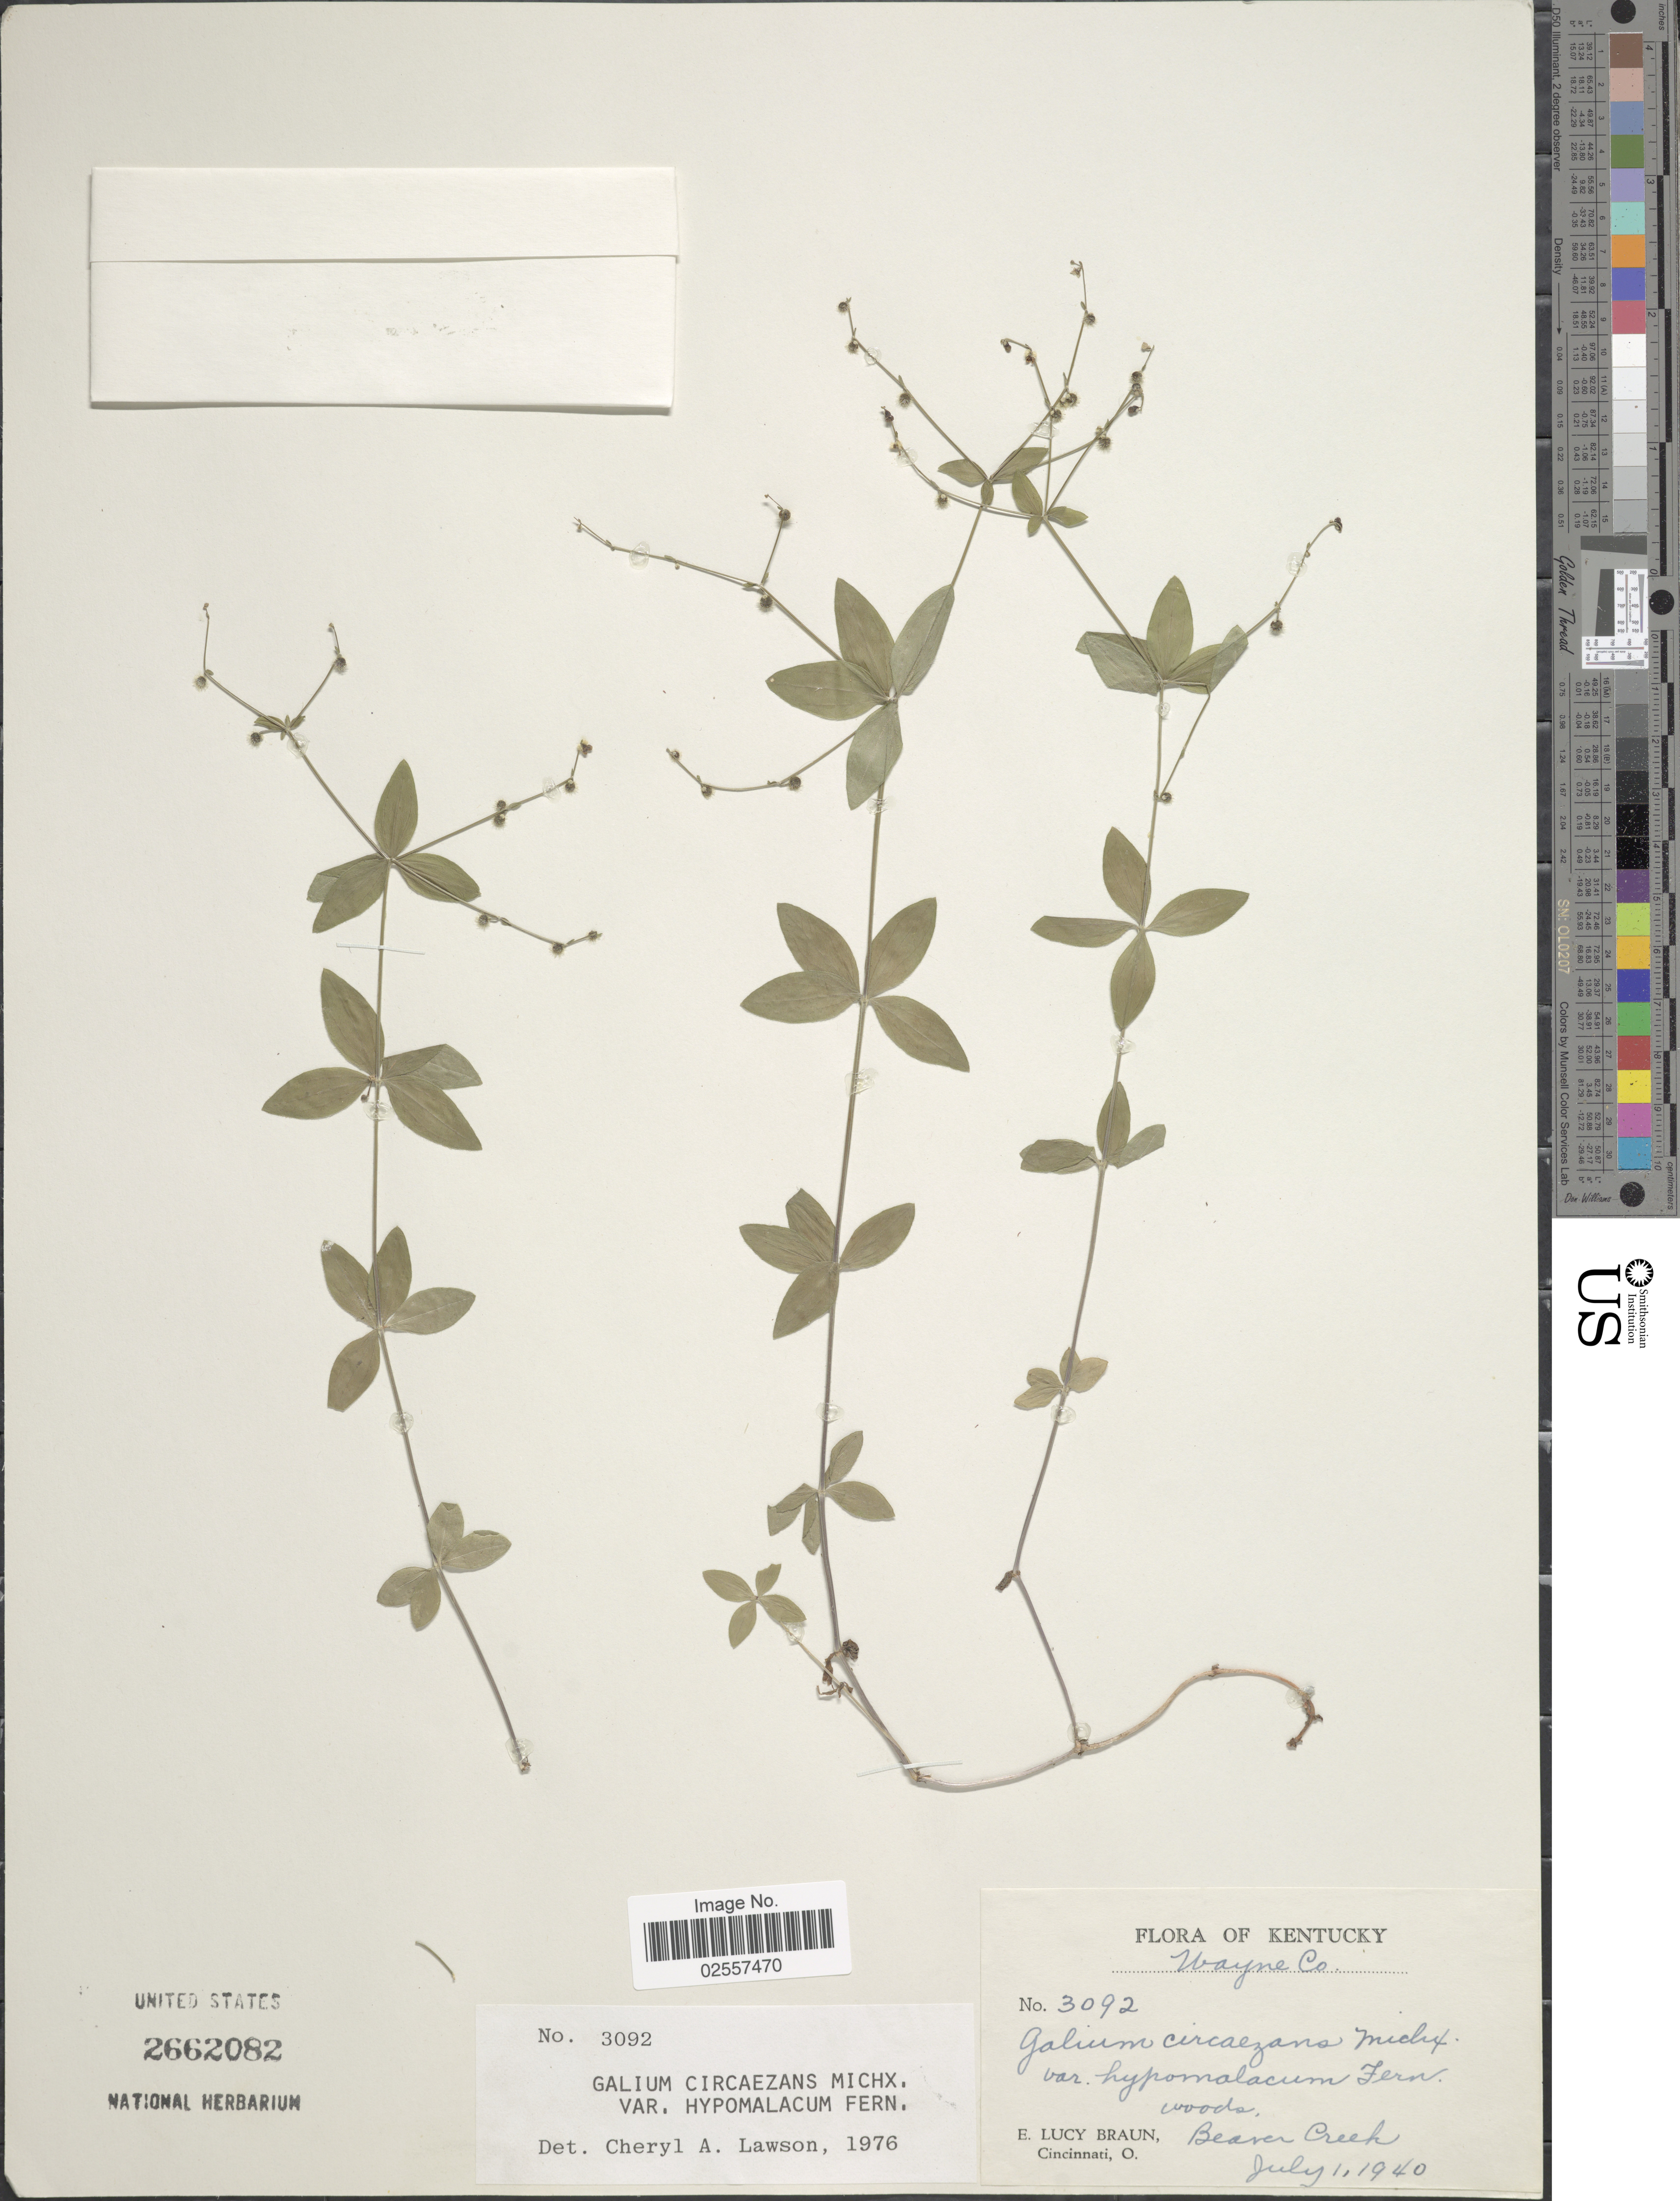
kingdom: Plantae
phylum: Tracheophyta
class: Magnoliopsida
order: Gentianales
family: Rubiaceae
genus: Galium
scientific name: Galium circaezans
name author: Michx.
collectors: E. L. Braun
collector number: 3092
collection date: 1940-07-01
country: United States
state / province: Kentucky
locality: Wayne Co, woods, Beaver Creek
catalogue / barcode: US 2662082